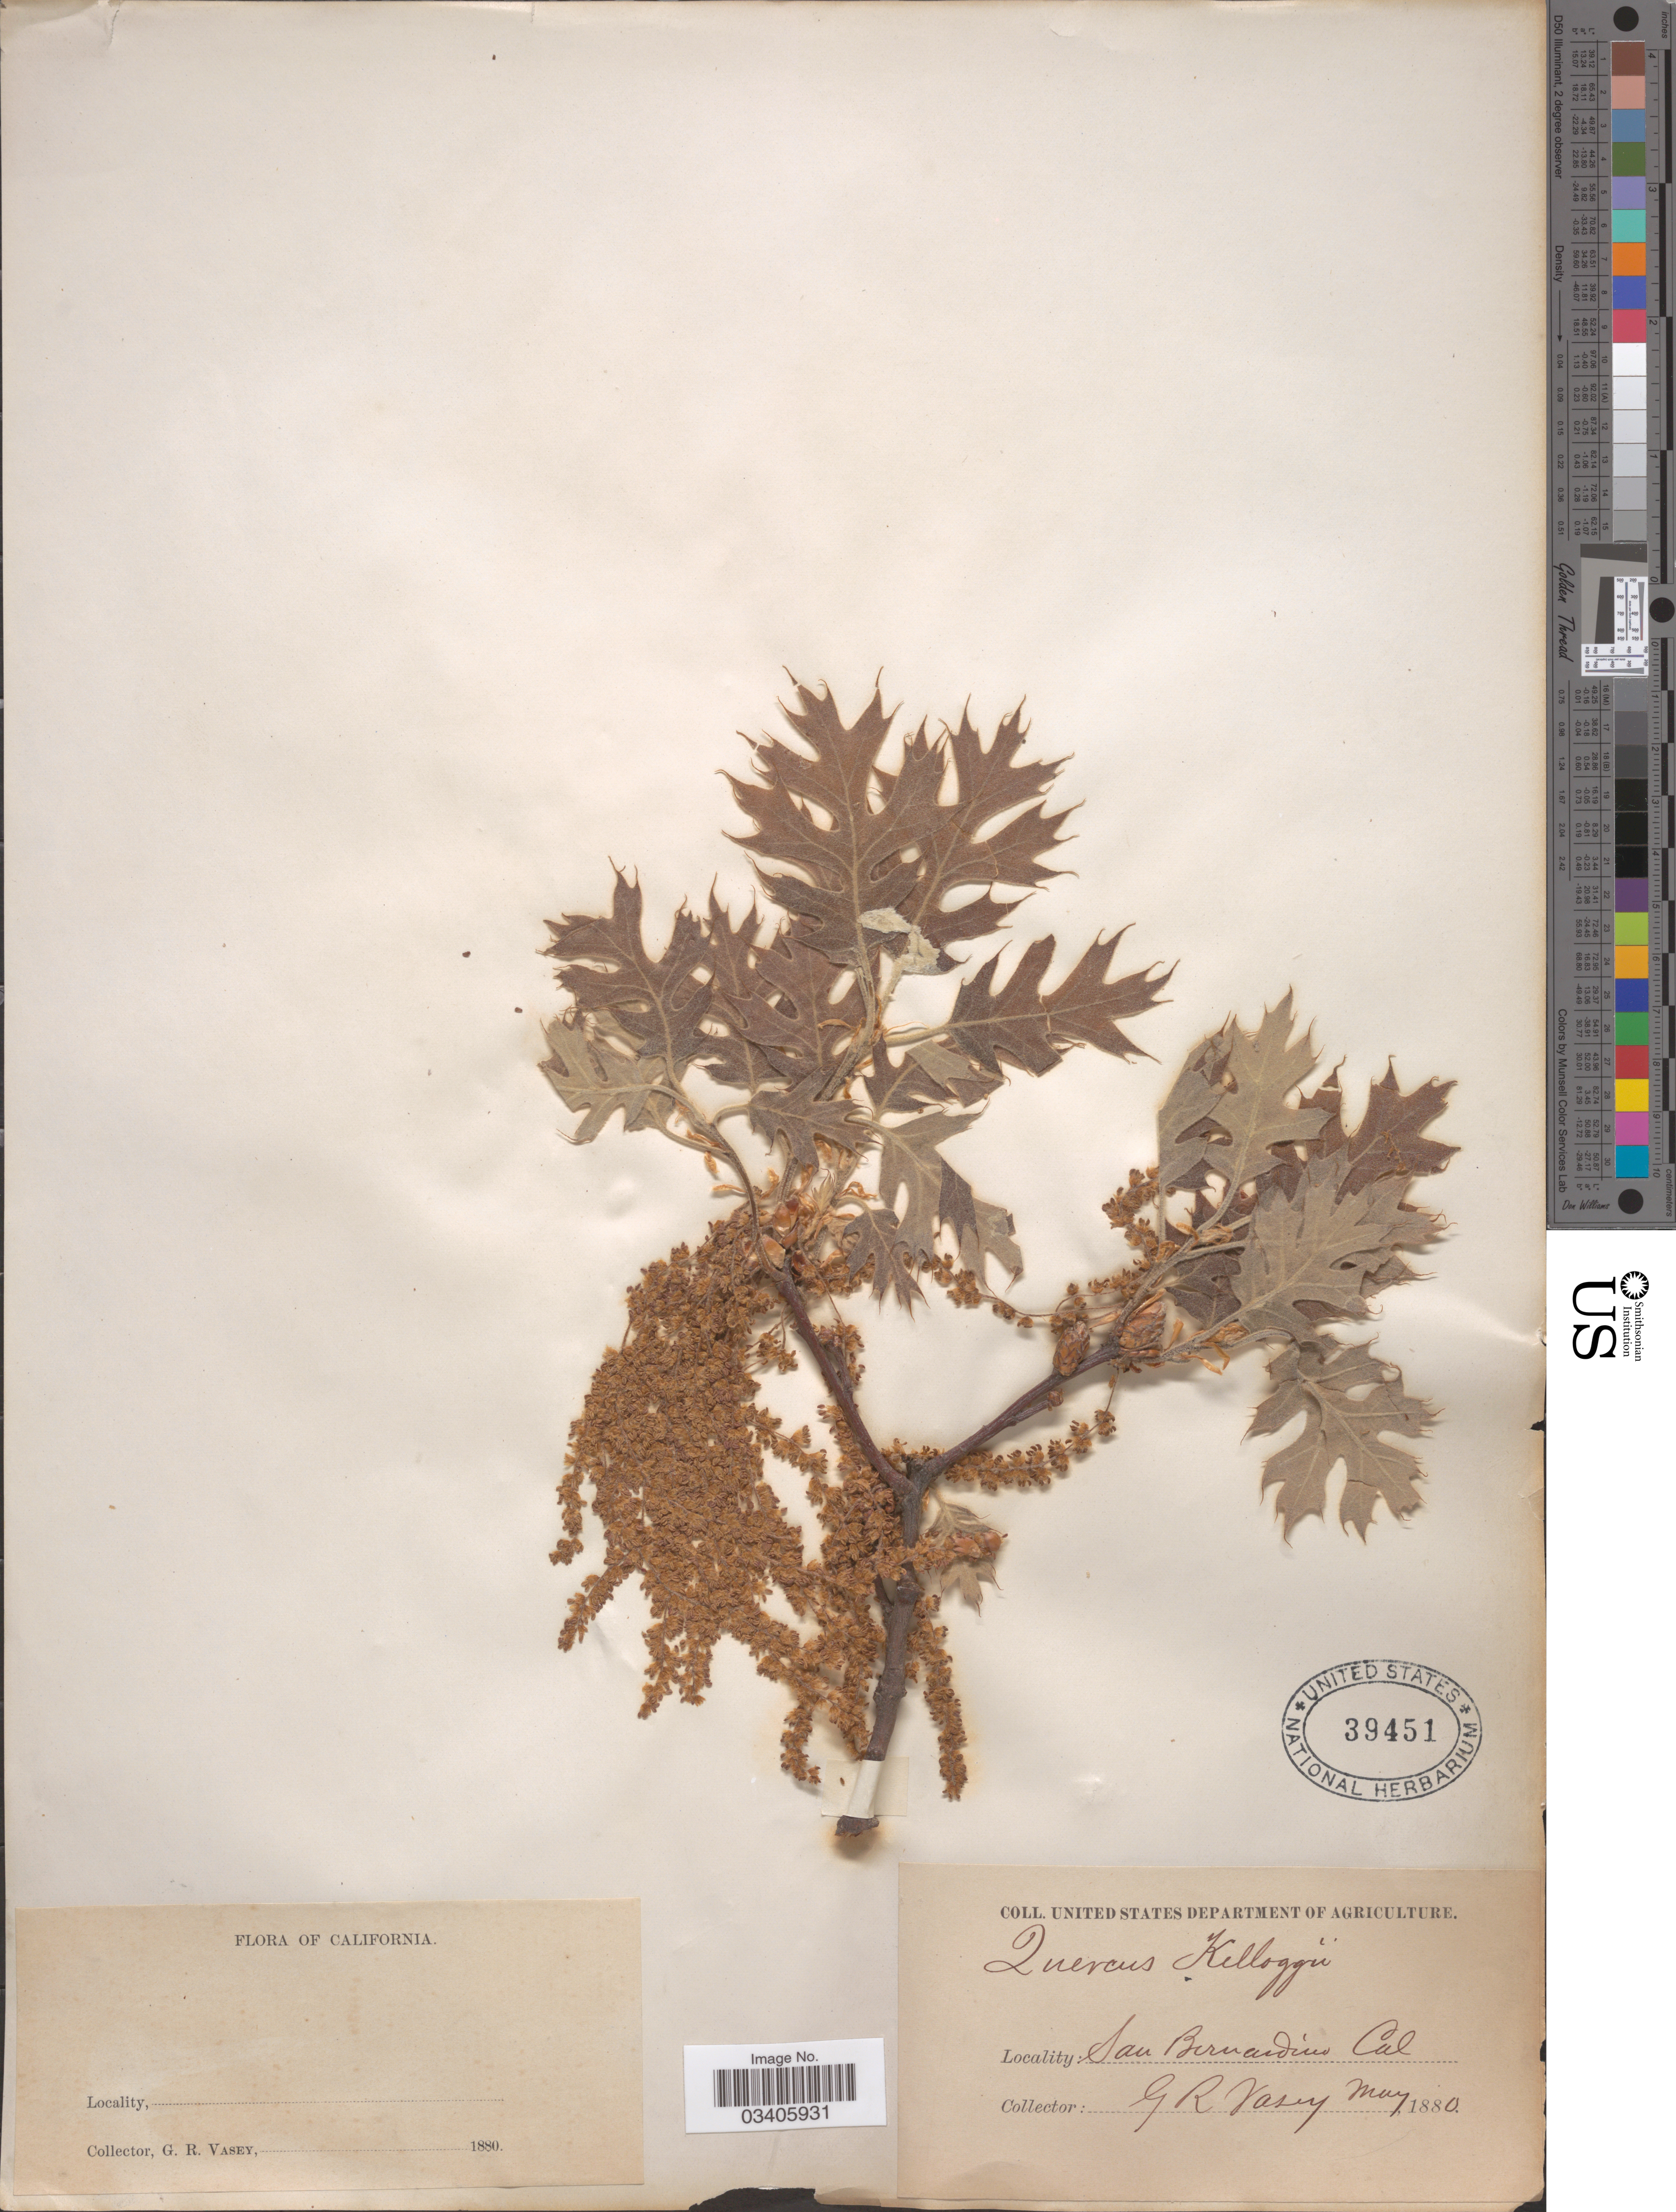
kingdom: Plantae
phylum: Tracheophyta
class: Magnoliopsida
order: Fagales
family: Fagaceae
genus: Quercus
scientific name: Quercus kelloggii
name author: Newb.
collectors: G. R. Vasey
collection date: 1880-05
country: United States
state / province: California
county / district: San Bernardino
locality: San Bernardino.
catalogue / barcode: US 39451